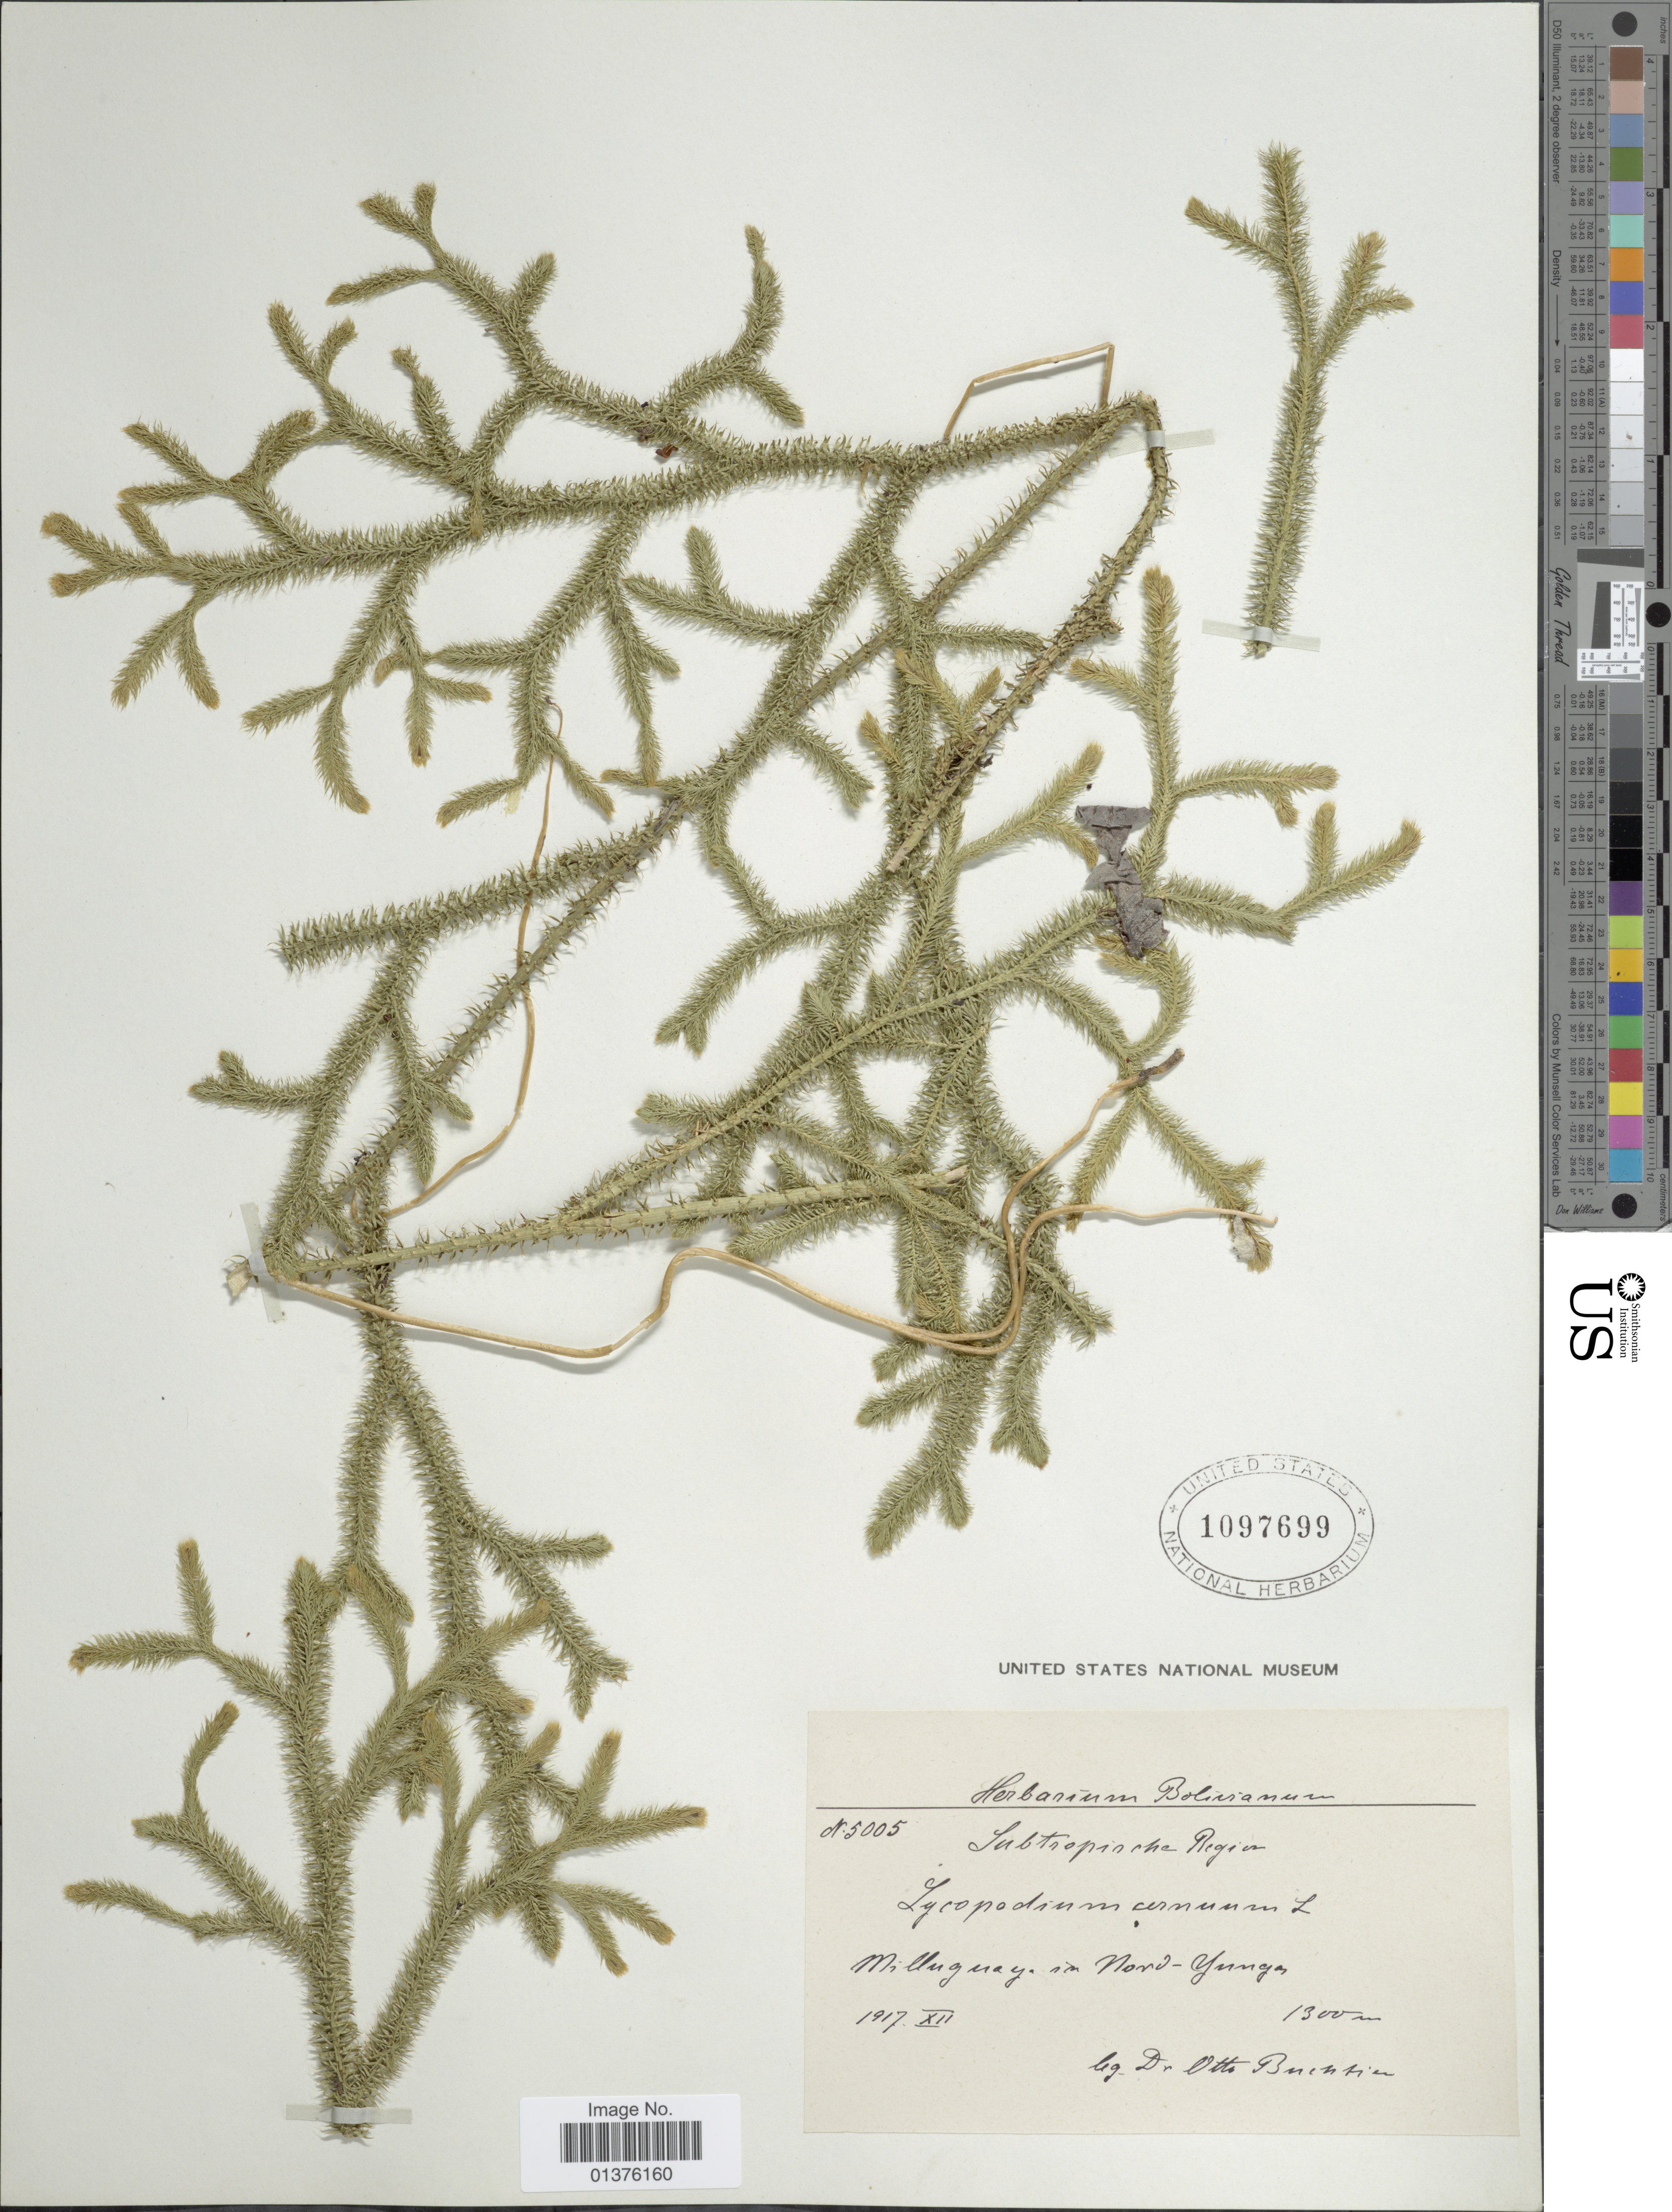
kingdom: Plantae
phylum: Tracheophyta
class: Lycopodiopsida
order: Lycopodiales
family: Lycopodiaceae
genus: Lycopodium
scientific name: Lycopodium clavatum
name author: L.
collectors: O. Buchtien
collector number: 5005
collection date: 1917-12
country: Bolivia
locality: Millugeray in Nord-Yungas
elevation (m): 1300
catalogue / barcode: US 1097699